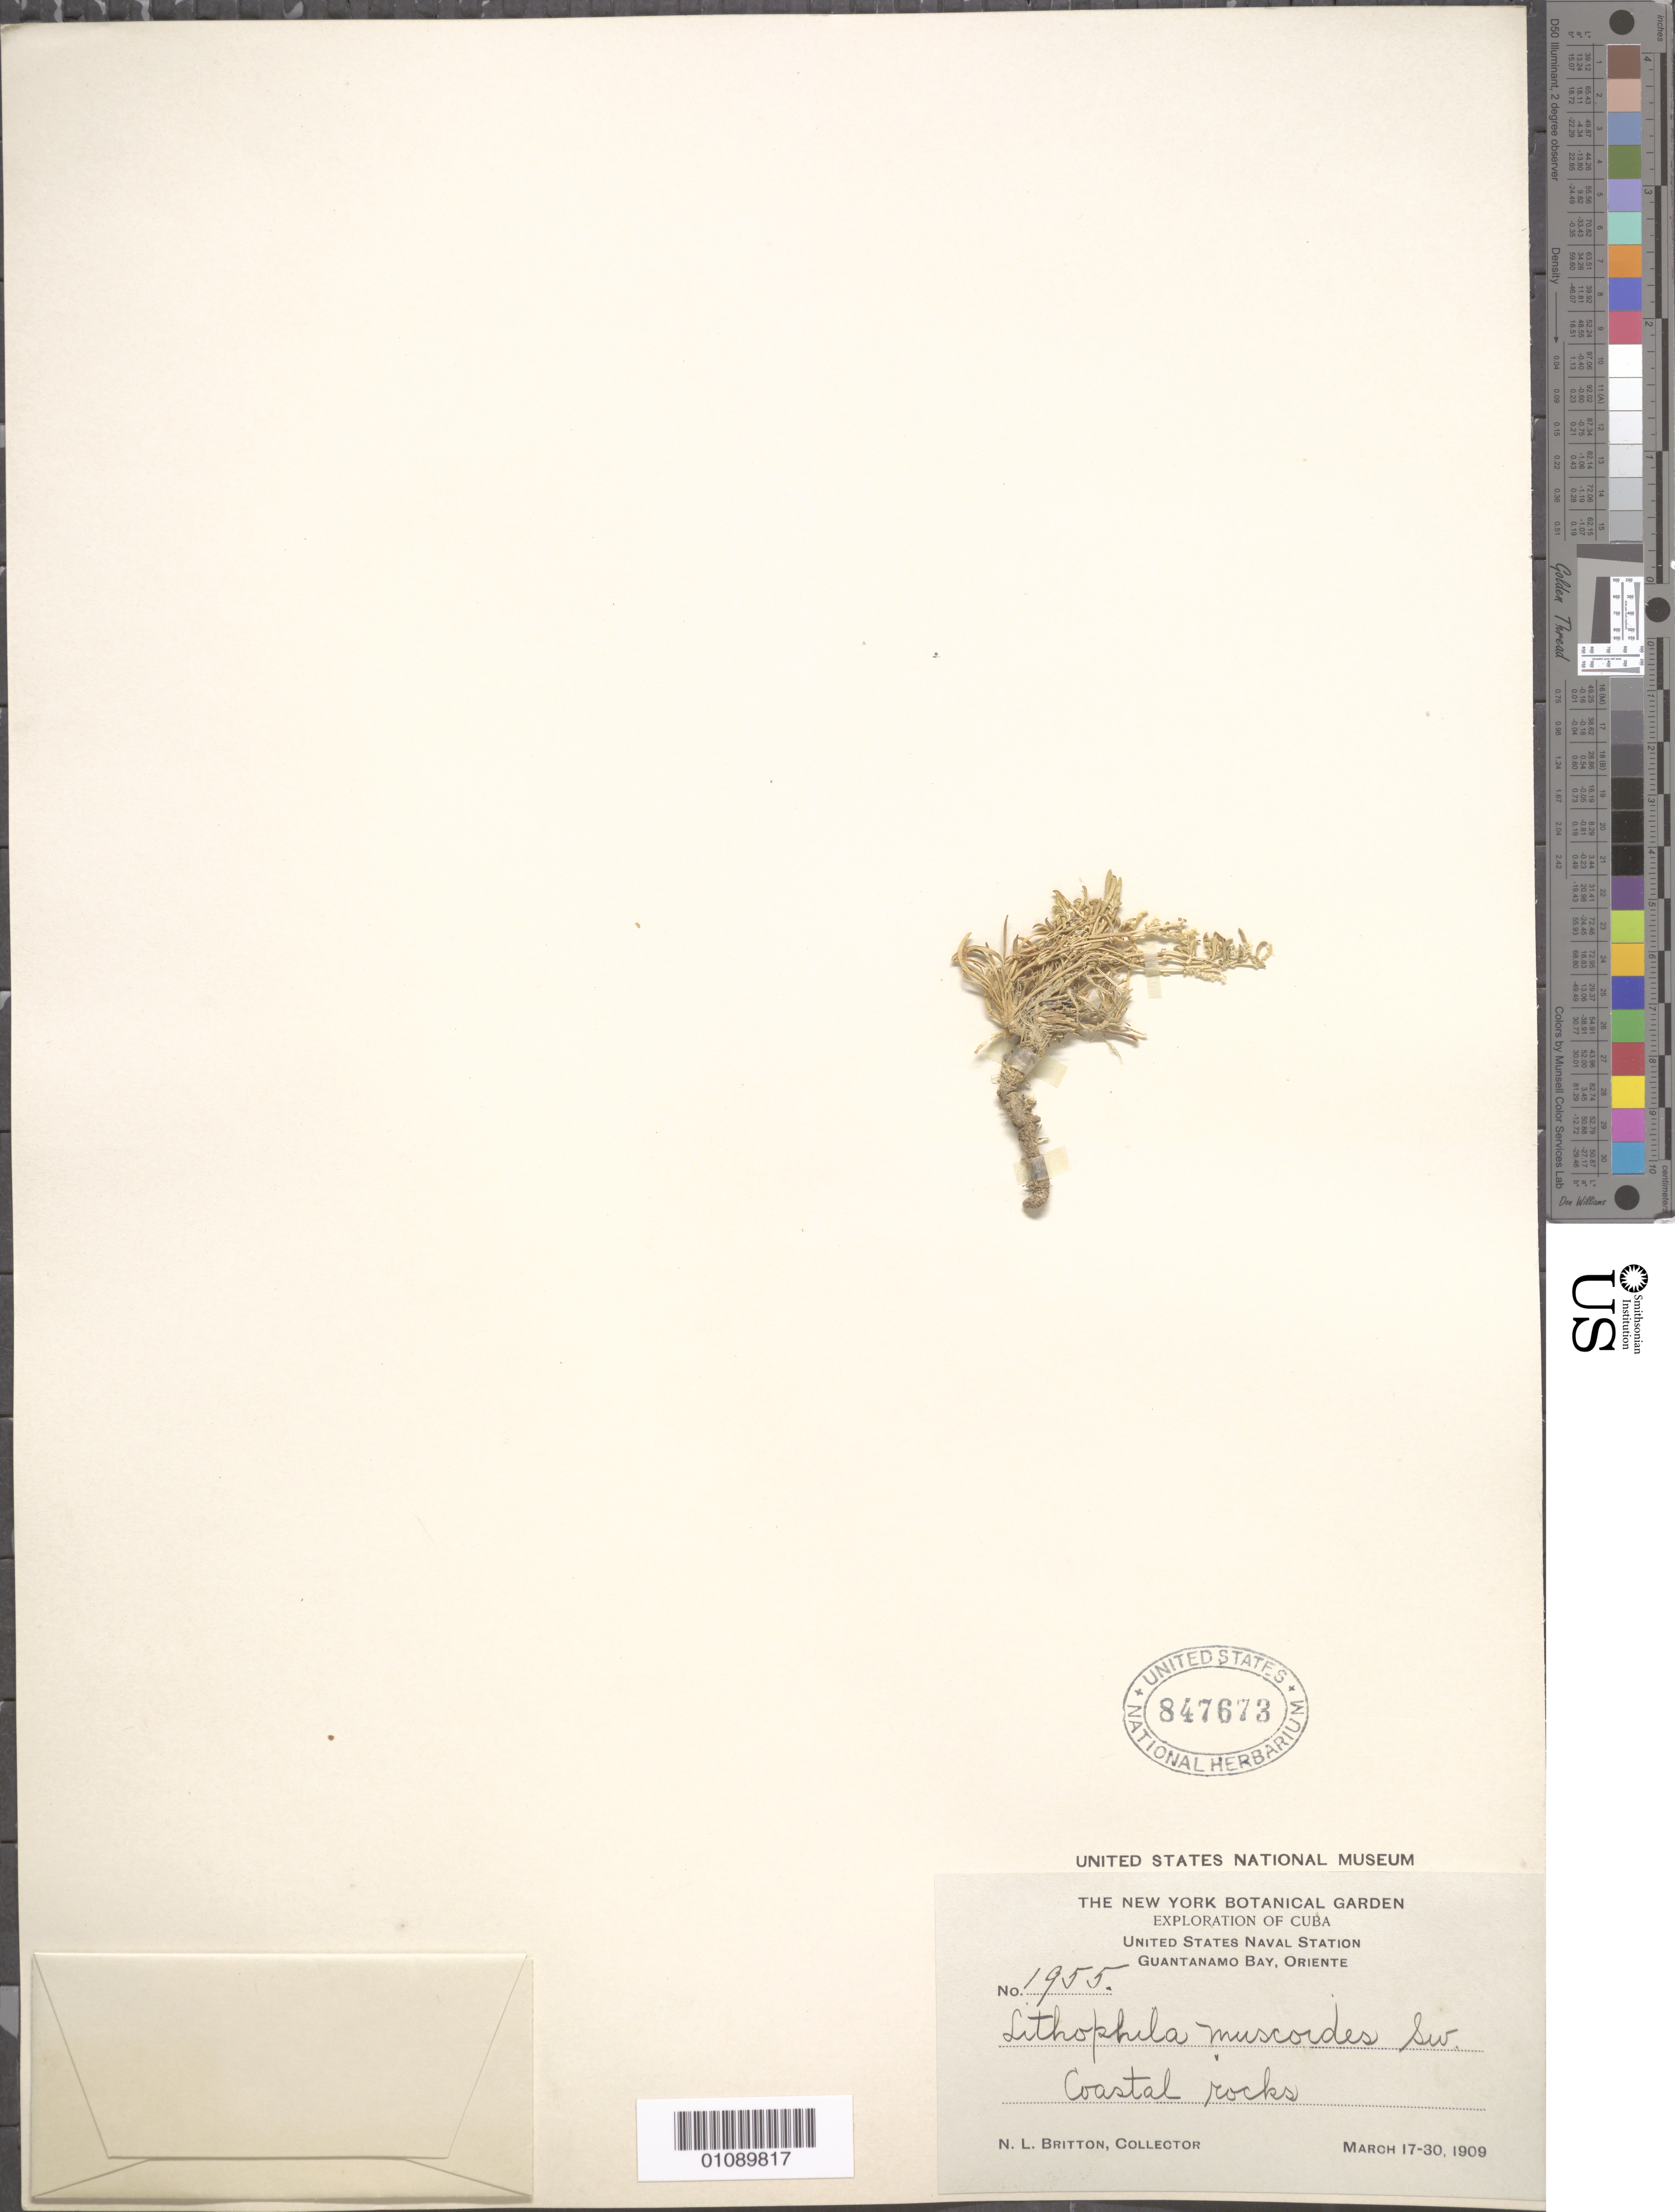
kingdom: Plantae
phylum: Tracheophyta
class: Magnoliopsida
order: Caryophyllales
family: Amaranthaceae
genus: Gomphrena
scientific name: Gomphrena muscoides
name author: (Sw.) T. Ortuño & Borsch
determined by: Strong, Mark T., (BOT), Smithsonian Institution - National Museum of Natural History (UNITED STATES)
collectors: N. Britton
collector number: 1955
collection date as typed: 17 Mar 1909 to 30 Mar 1909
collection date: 1909-03-17/1909-03-30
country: Cuba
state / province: Guantánamo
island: Cuba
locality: Oriente, Guantánamo Bay, US Naval Station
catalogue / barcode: US 847673